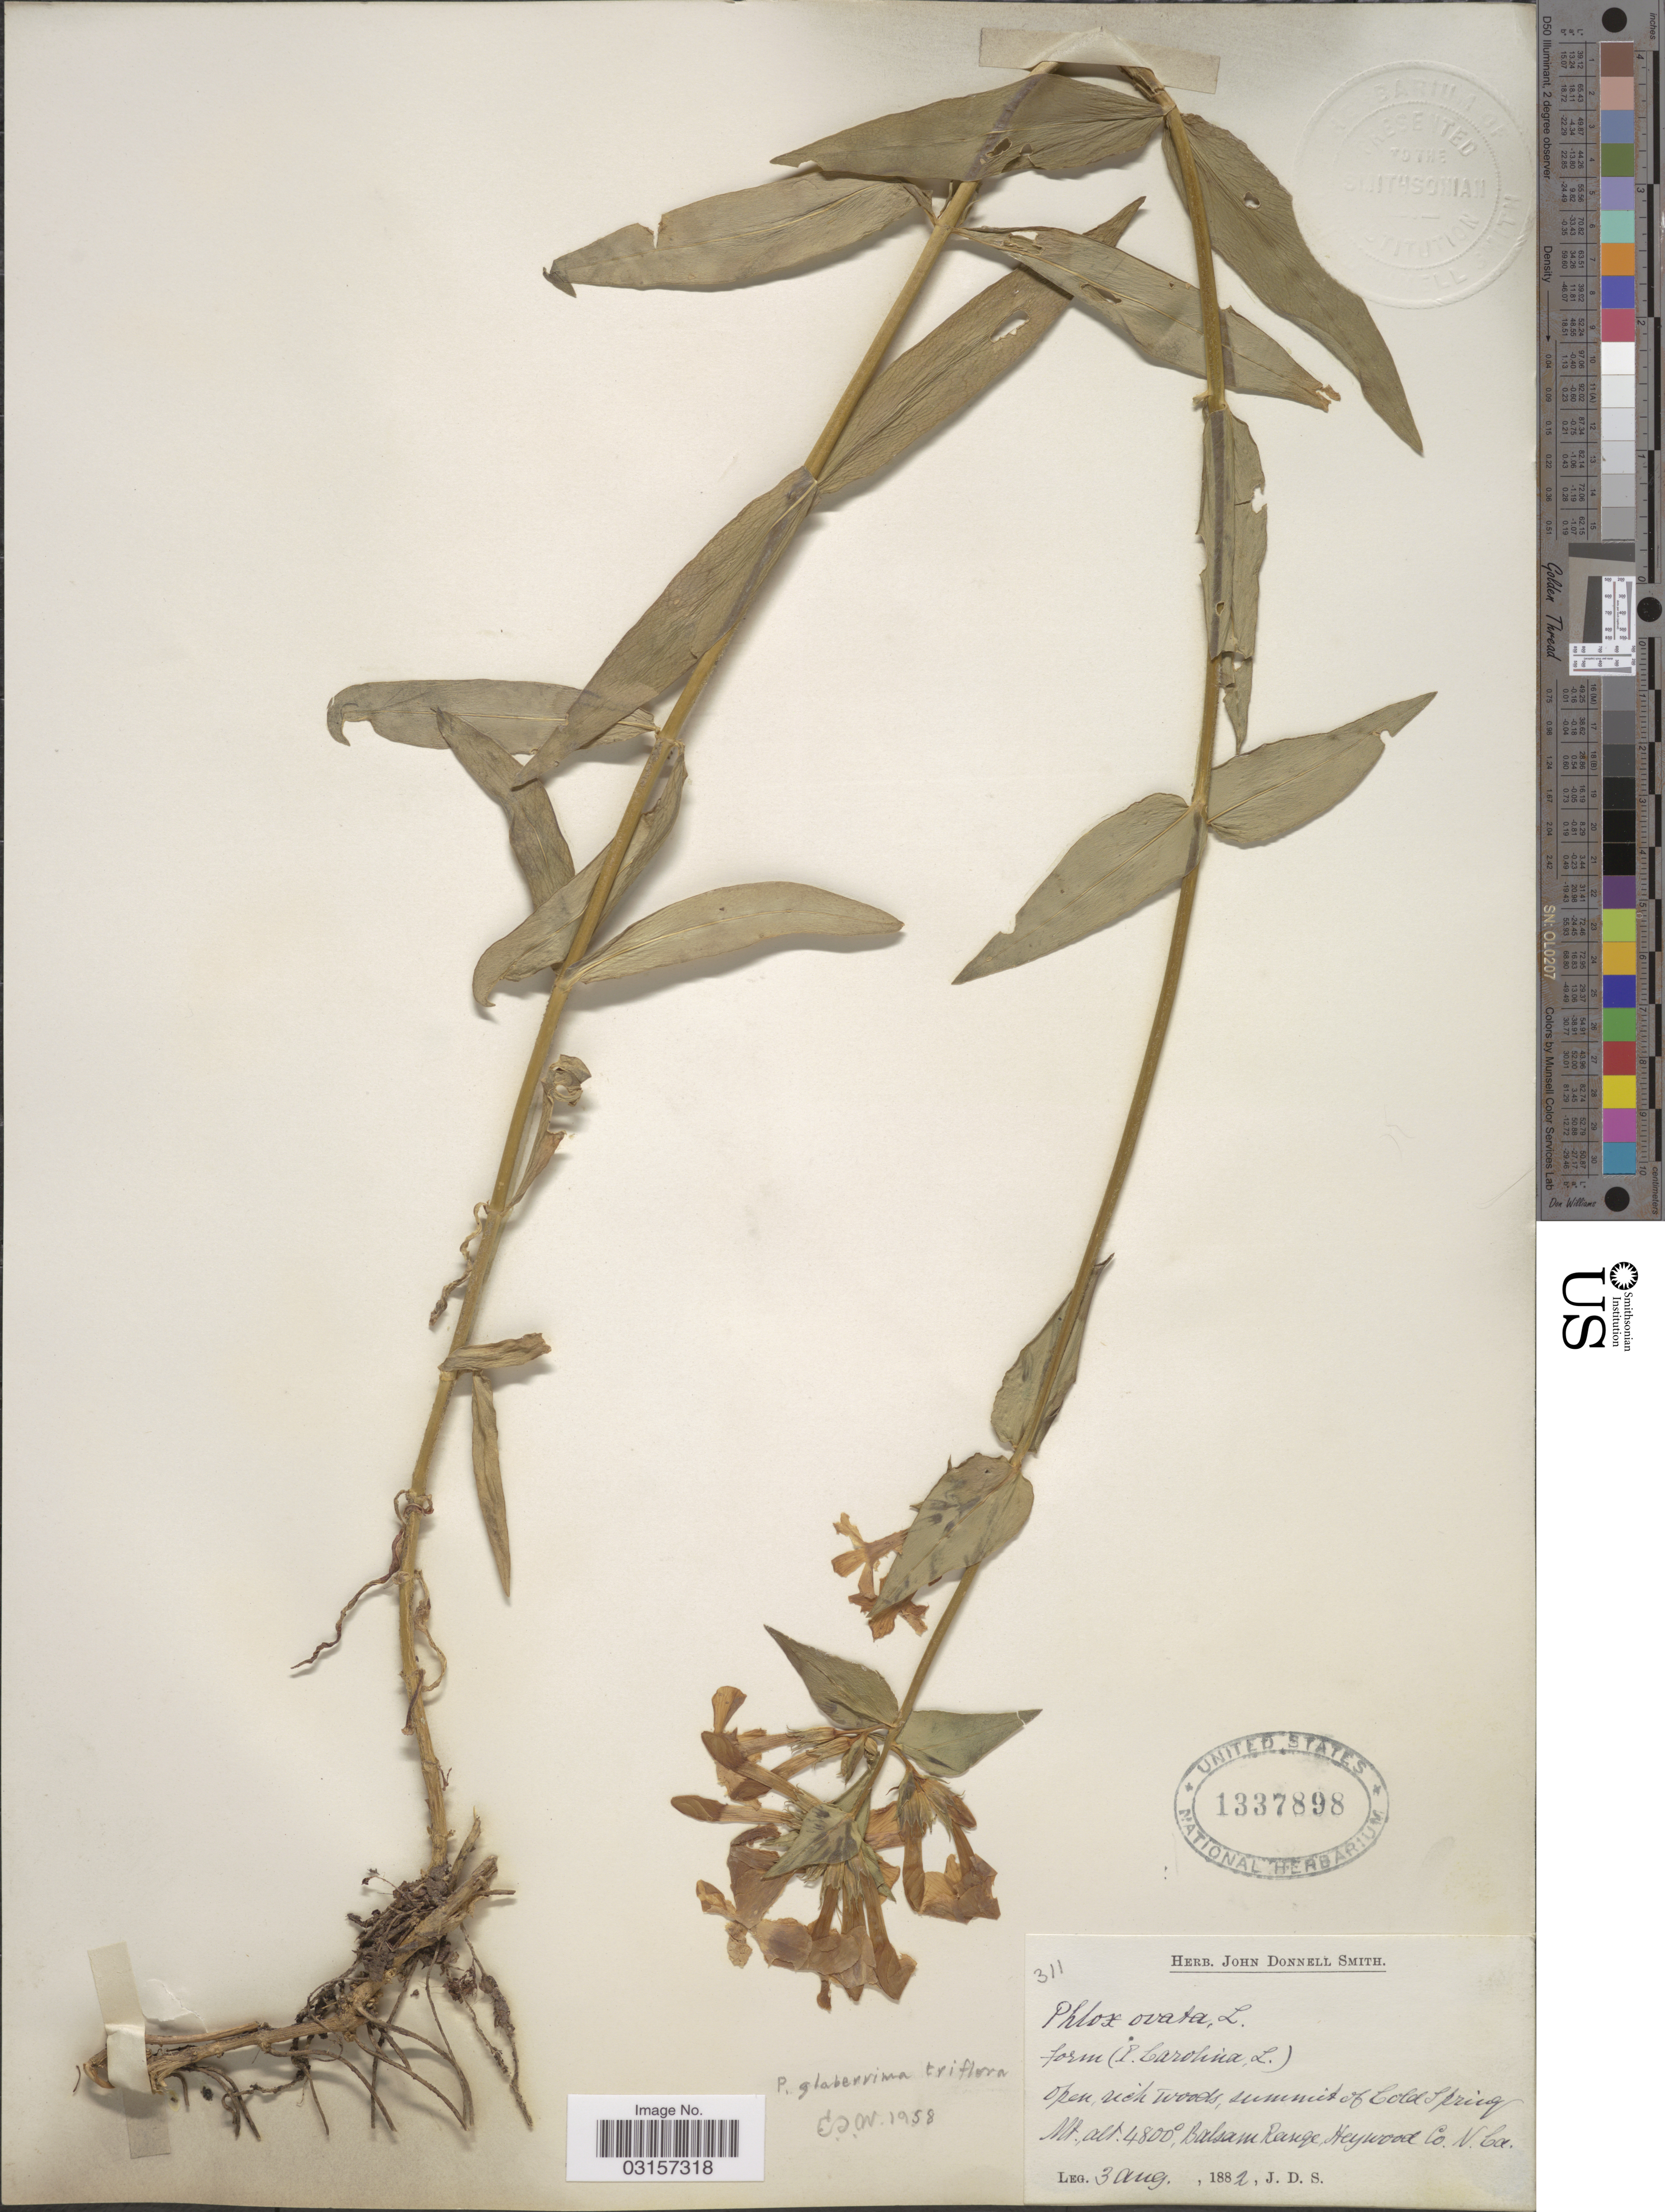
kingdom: Plantae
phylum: Tracheophyta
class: Magnoliopsida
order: Ericales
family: Polemoniaceae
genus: Phlox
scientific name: Phlox glaberrima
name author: L.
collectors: J. Donnell Smith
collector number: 311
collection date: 1882-08-03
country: United States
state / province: North Carolina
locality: Open, rich woods, summit of Cold Spring Mt., Balsam Range, Haywood Co.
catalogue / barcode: US 1337898